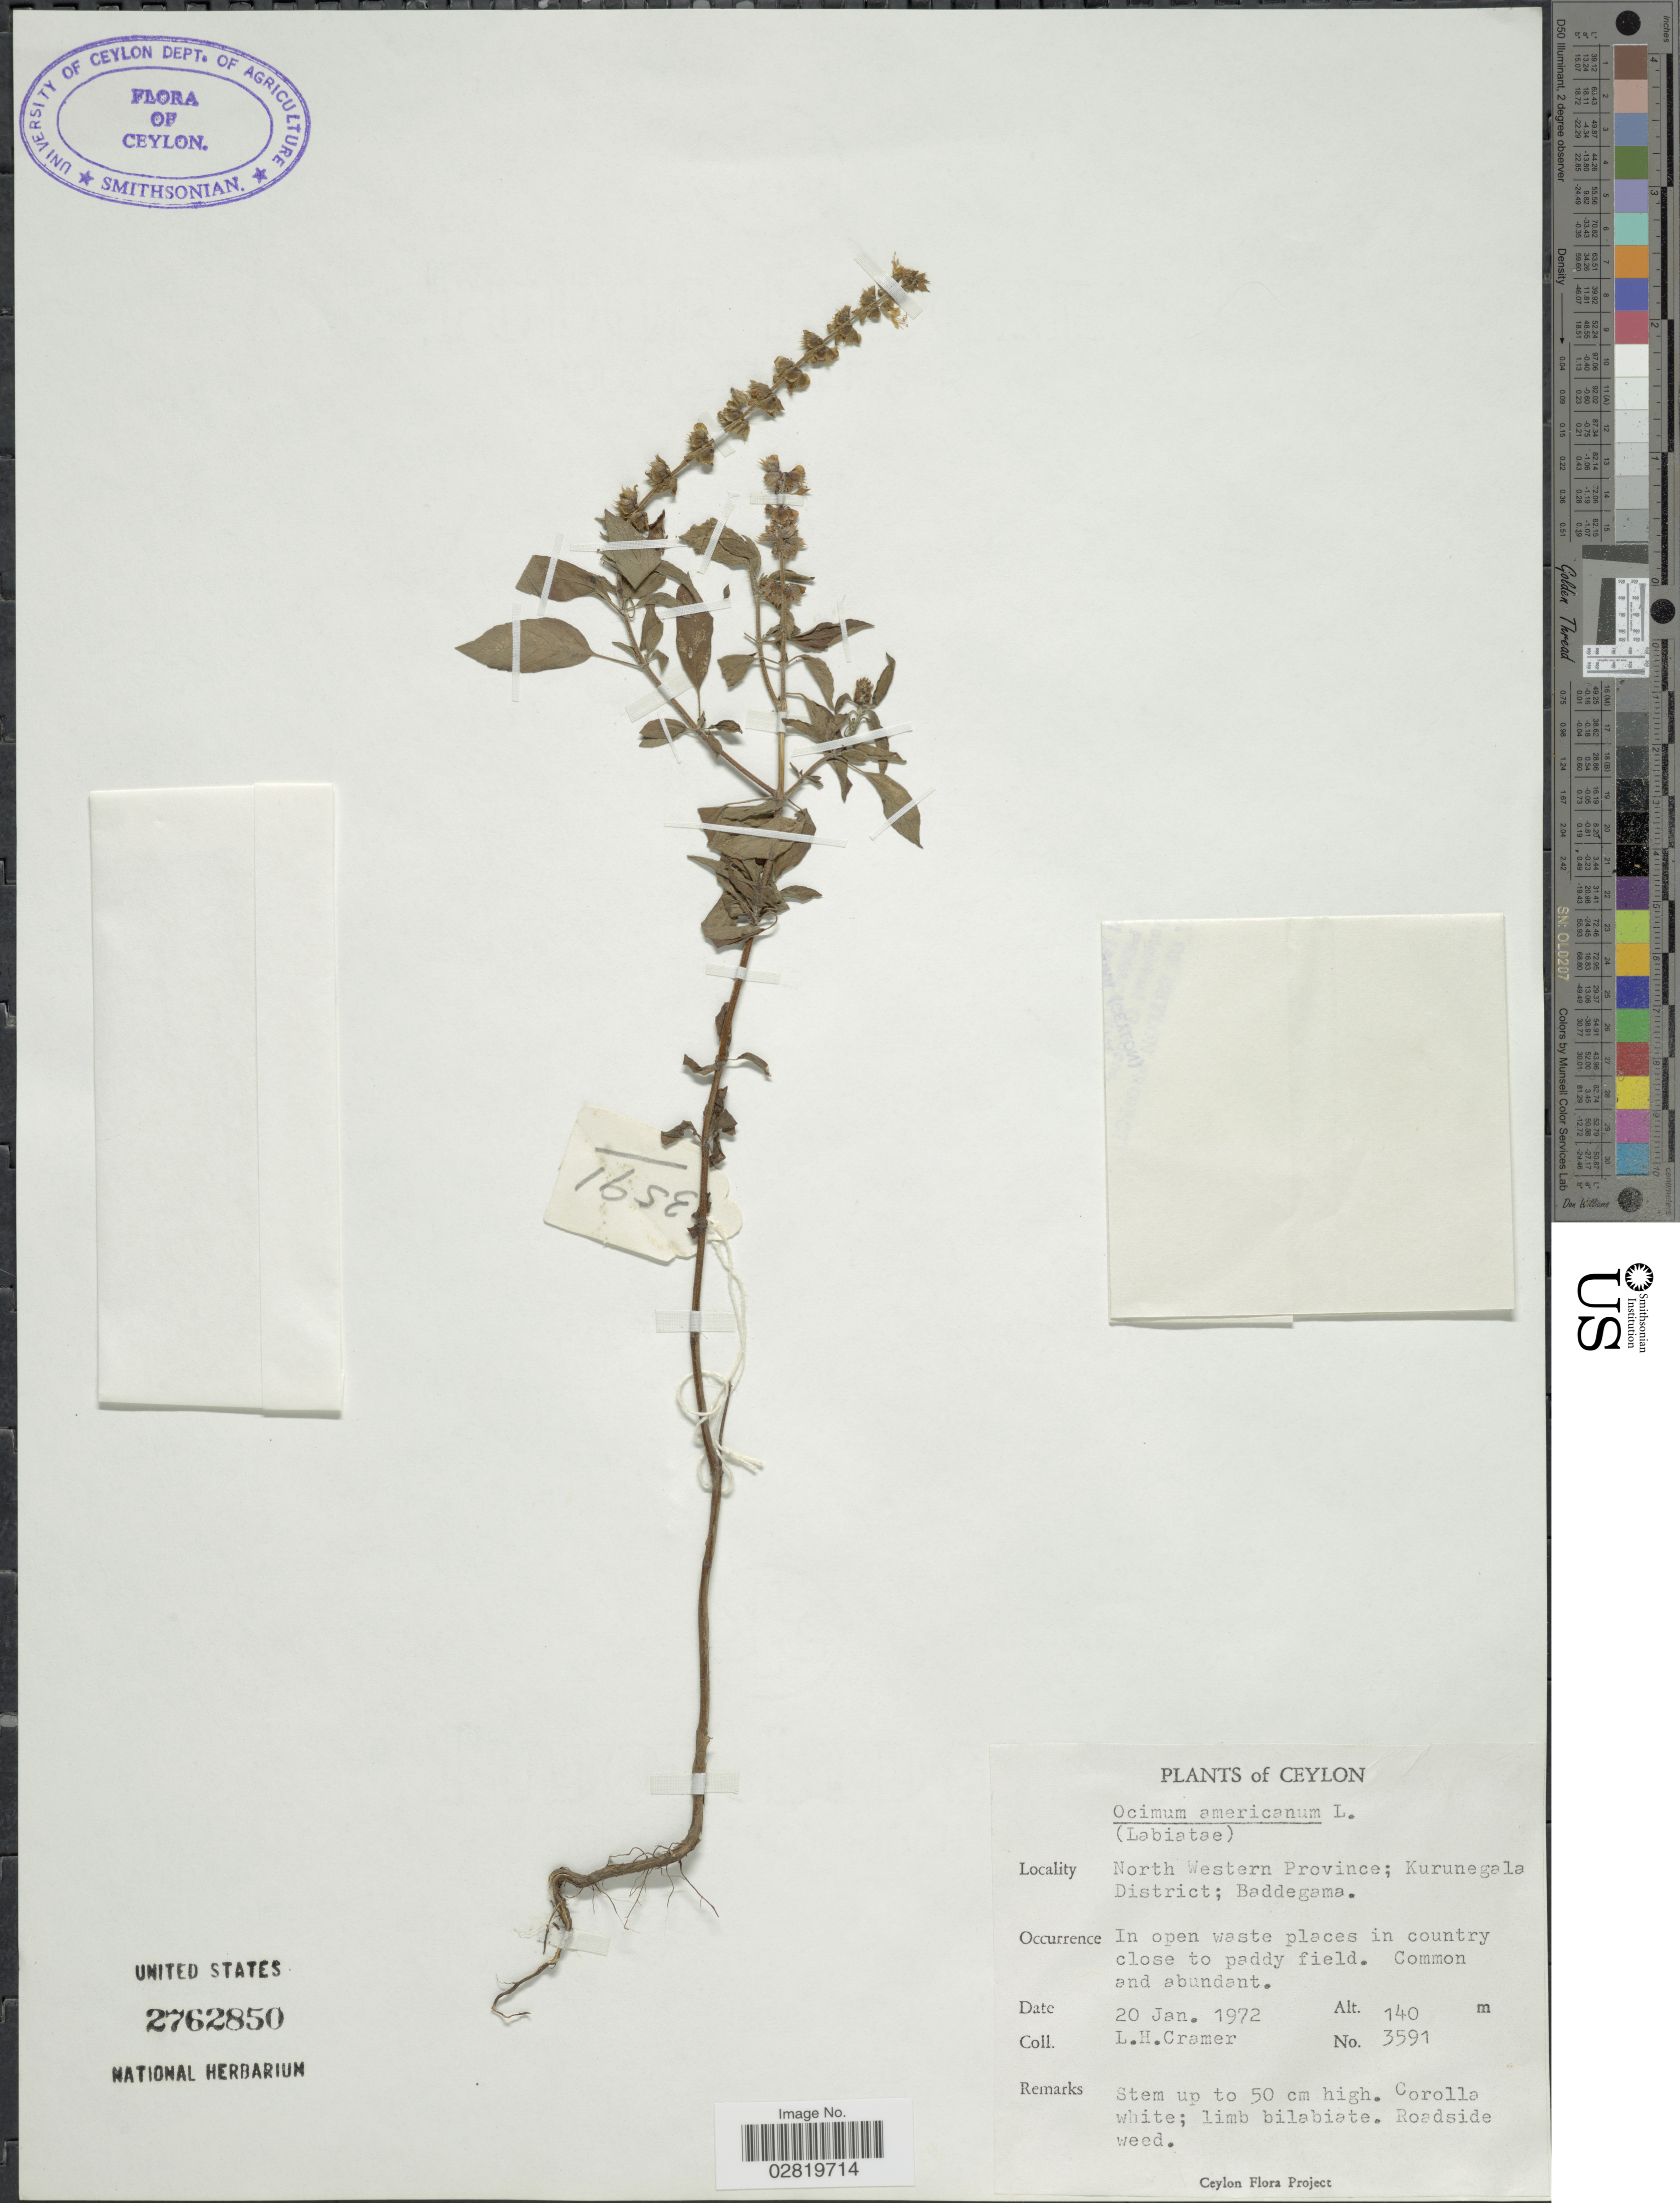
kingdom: Plantae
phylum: Tracheophyta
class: Magnoliopsida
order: Lamiales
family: Lamiaceae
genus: Ocimum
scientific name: Ocimum americanum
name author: L.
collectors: L. H. Cramer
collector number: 3591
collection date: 1972-01-20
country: Sri Lanka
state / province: North Western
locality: Ceylon, North Western Province; Kurunegala District; Baddegama.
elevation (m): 140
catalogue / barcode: US 2762850